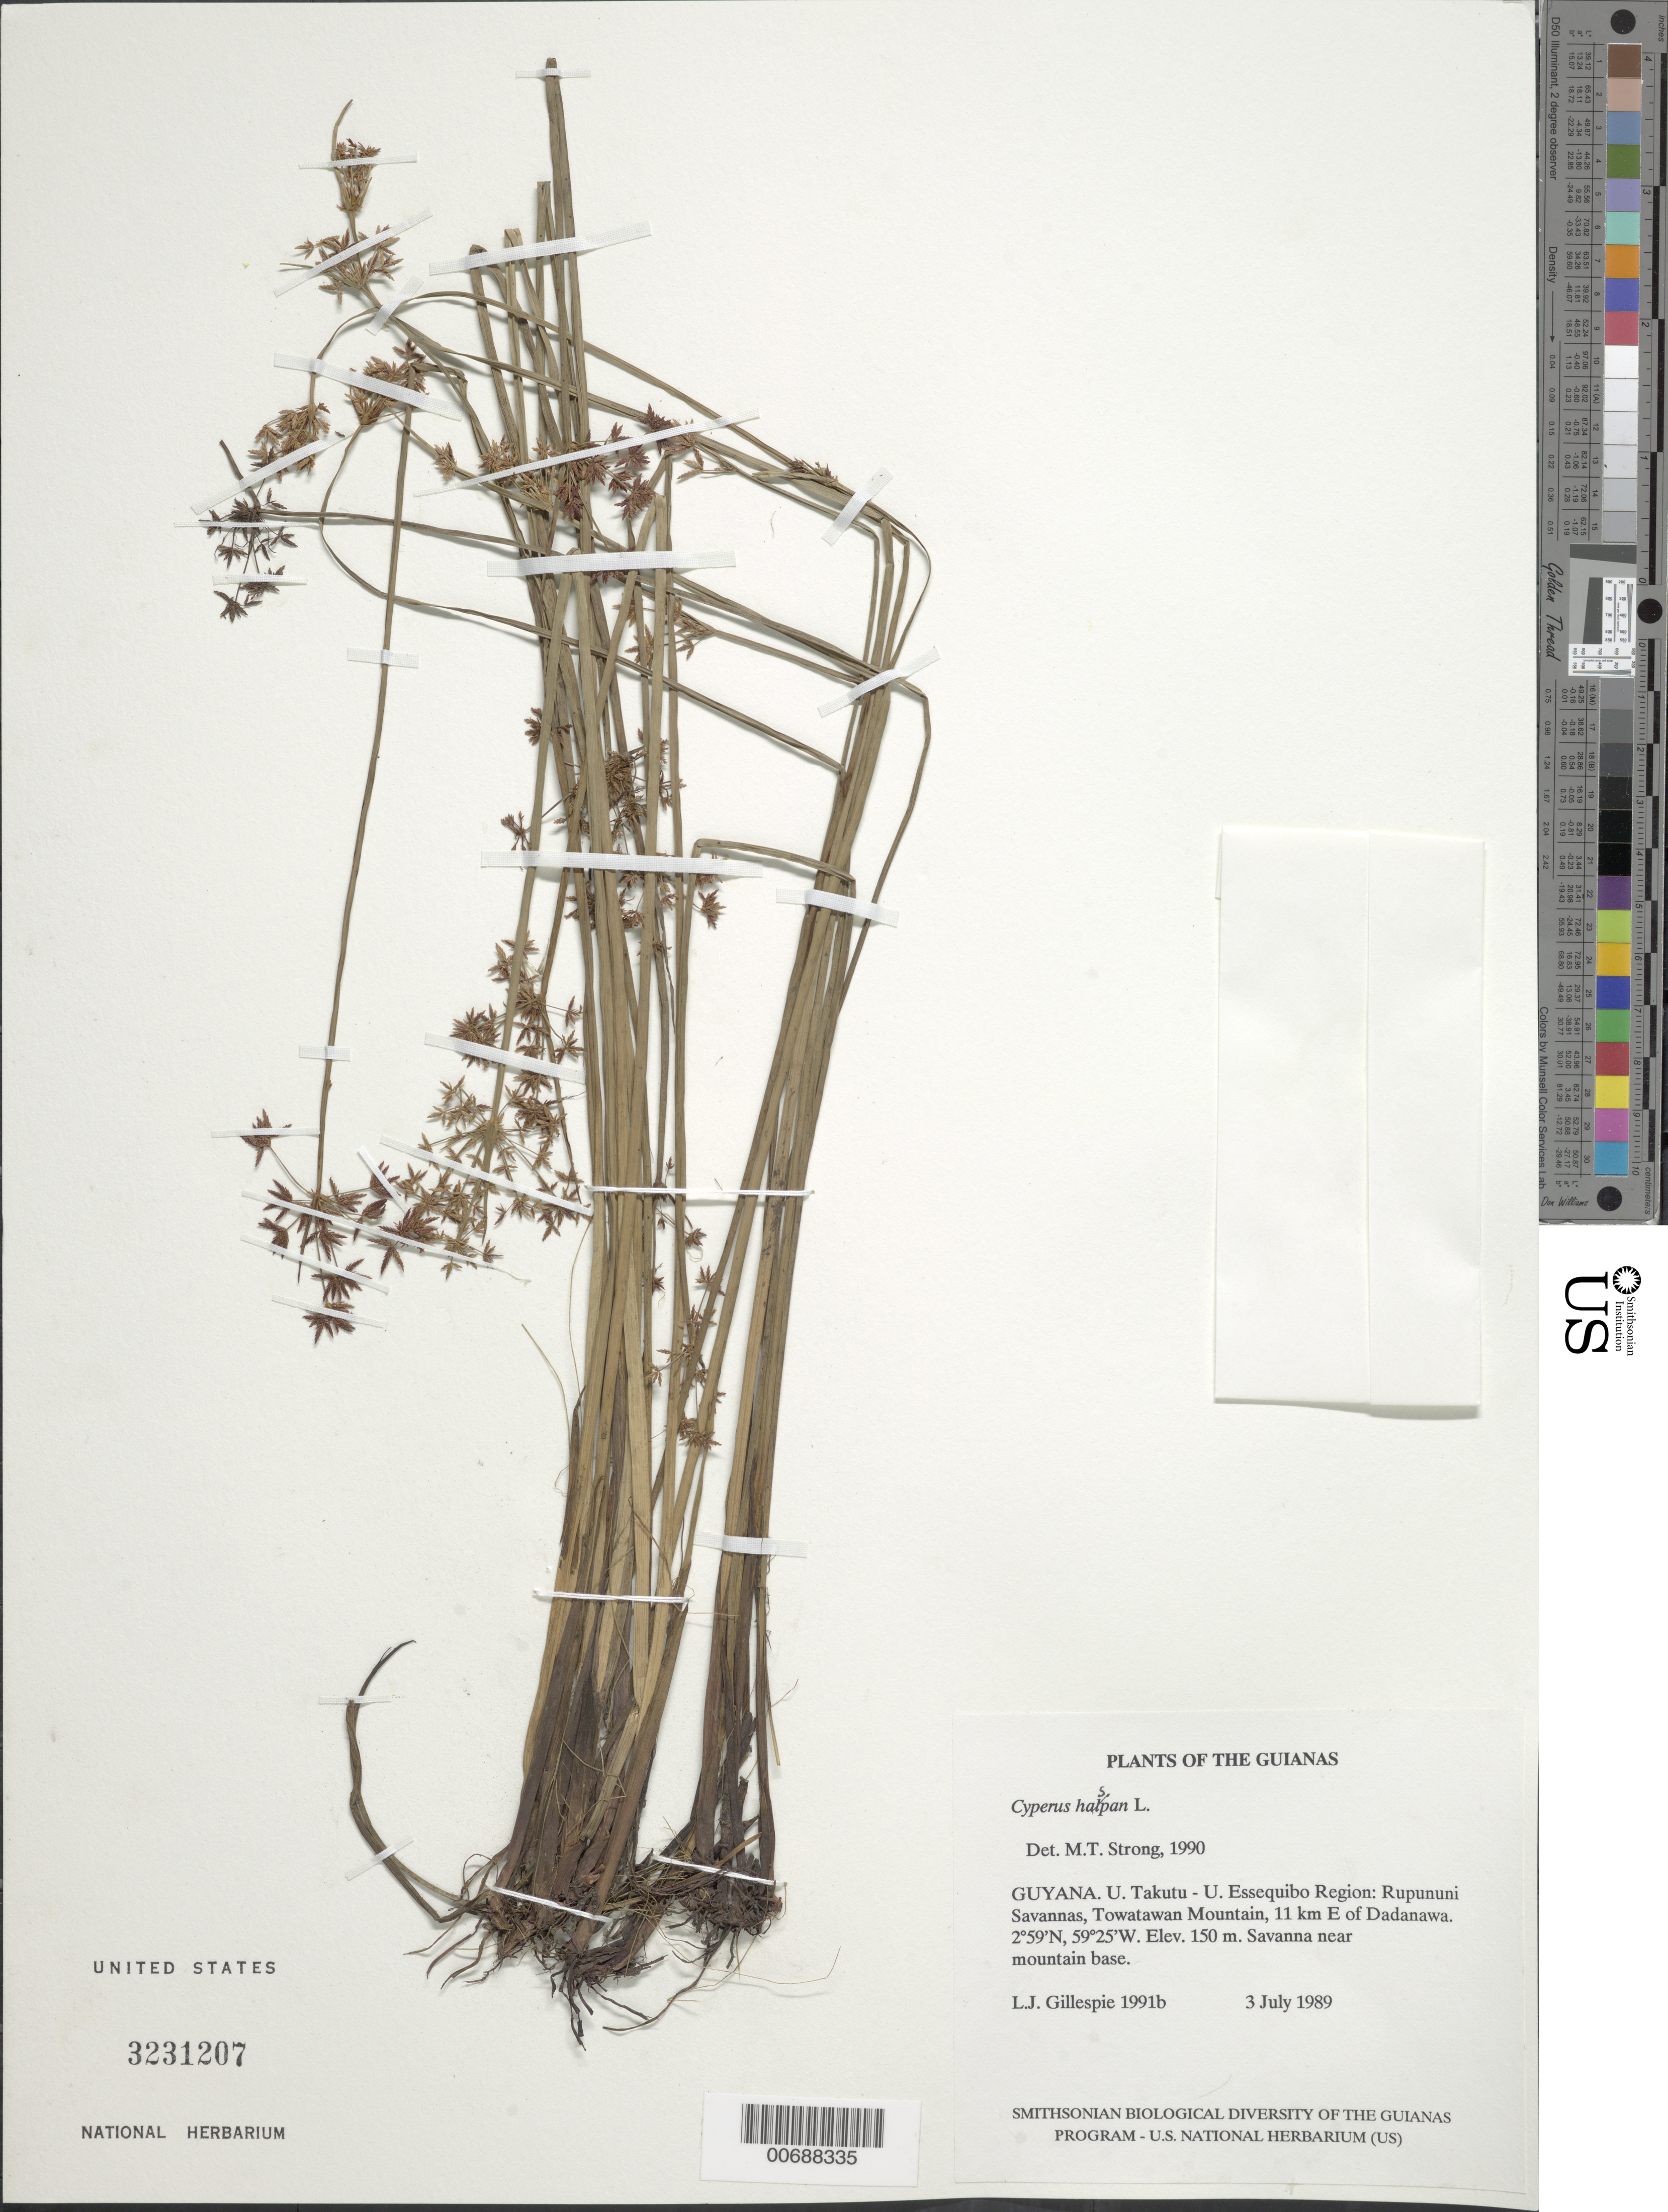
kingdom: Plantae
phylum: Tracheophyta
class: Liliopsida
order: Poales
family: Cyperaceae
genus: Cyperus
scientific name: Cyperus haspan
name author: L.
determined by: Strong, M. T., (US), Smithsonian Institution - National Museum of Natural History (UNITED STATES)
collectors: L. J. Gillespie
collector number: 1991 b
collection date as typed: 3 July 1989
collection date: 1989-07-03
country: Guyana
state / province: U. Takutu-U. Essequibo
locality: Rupununi Savanna, Towatawan Mt, 11 km E of Dadanawa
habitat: Savanna near mountain base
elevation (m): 150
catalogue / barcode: US 3231207